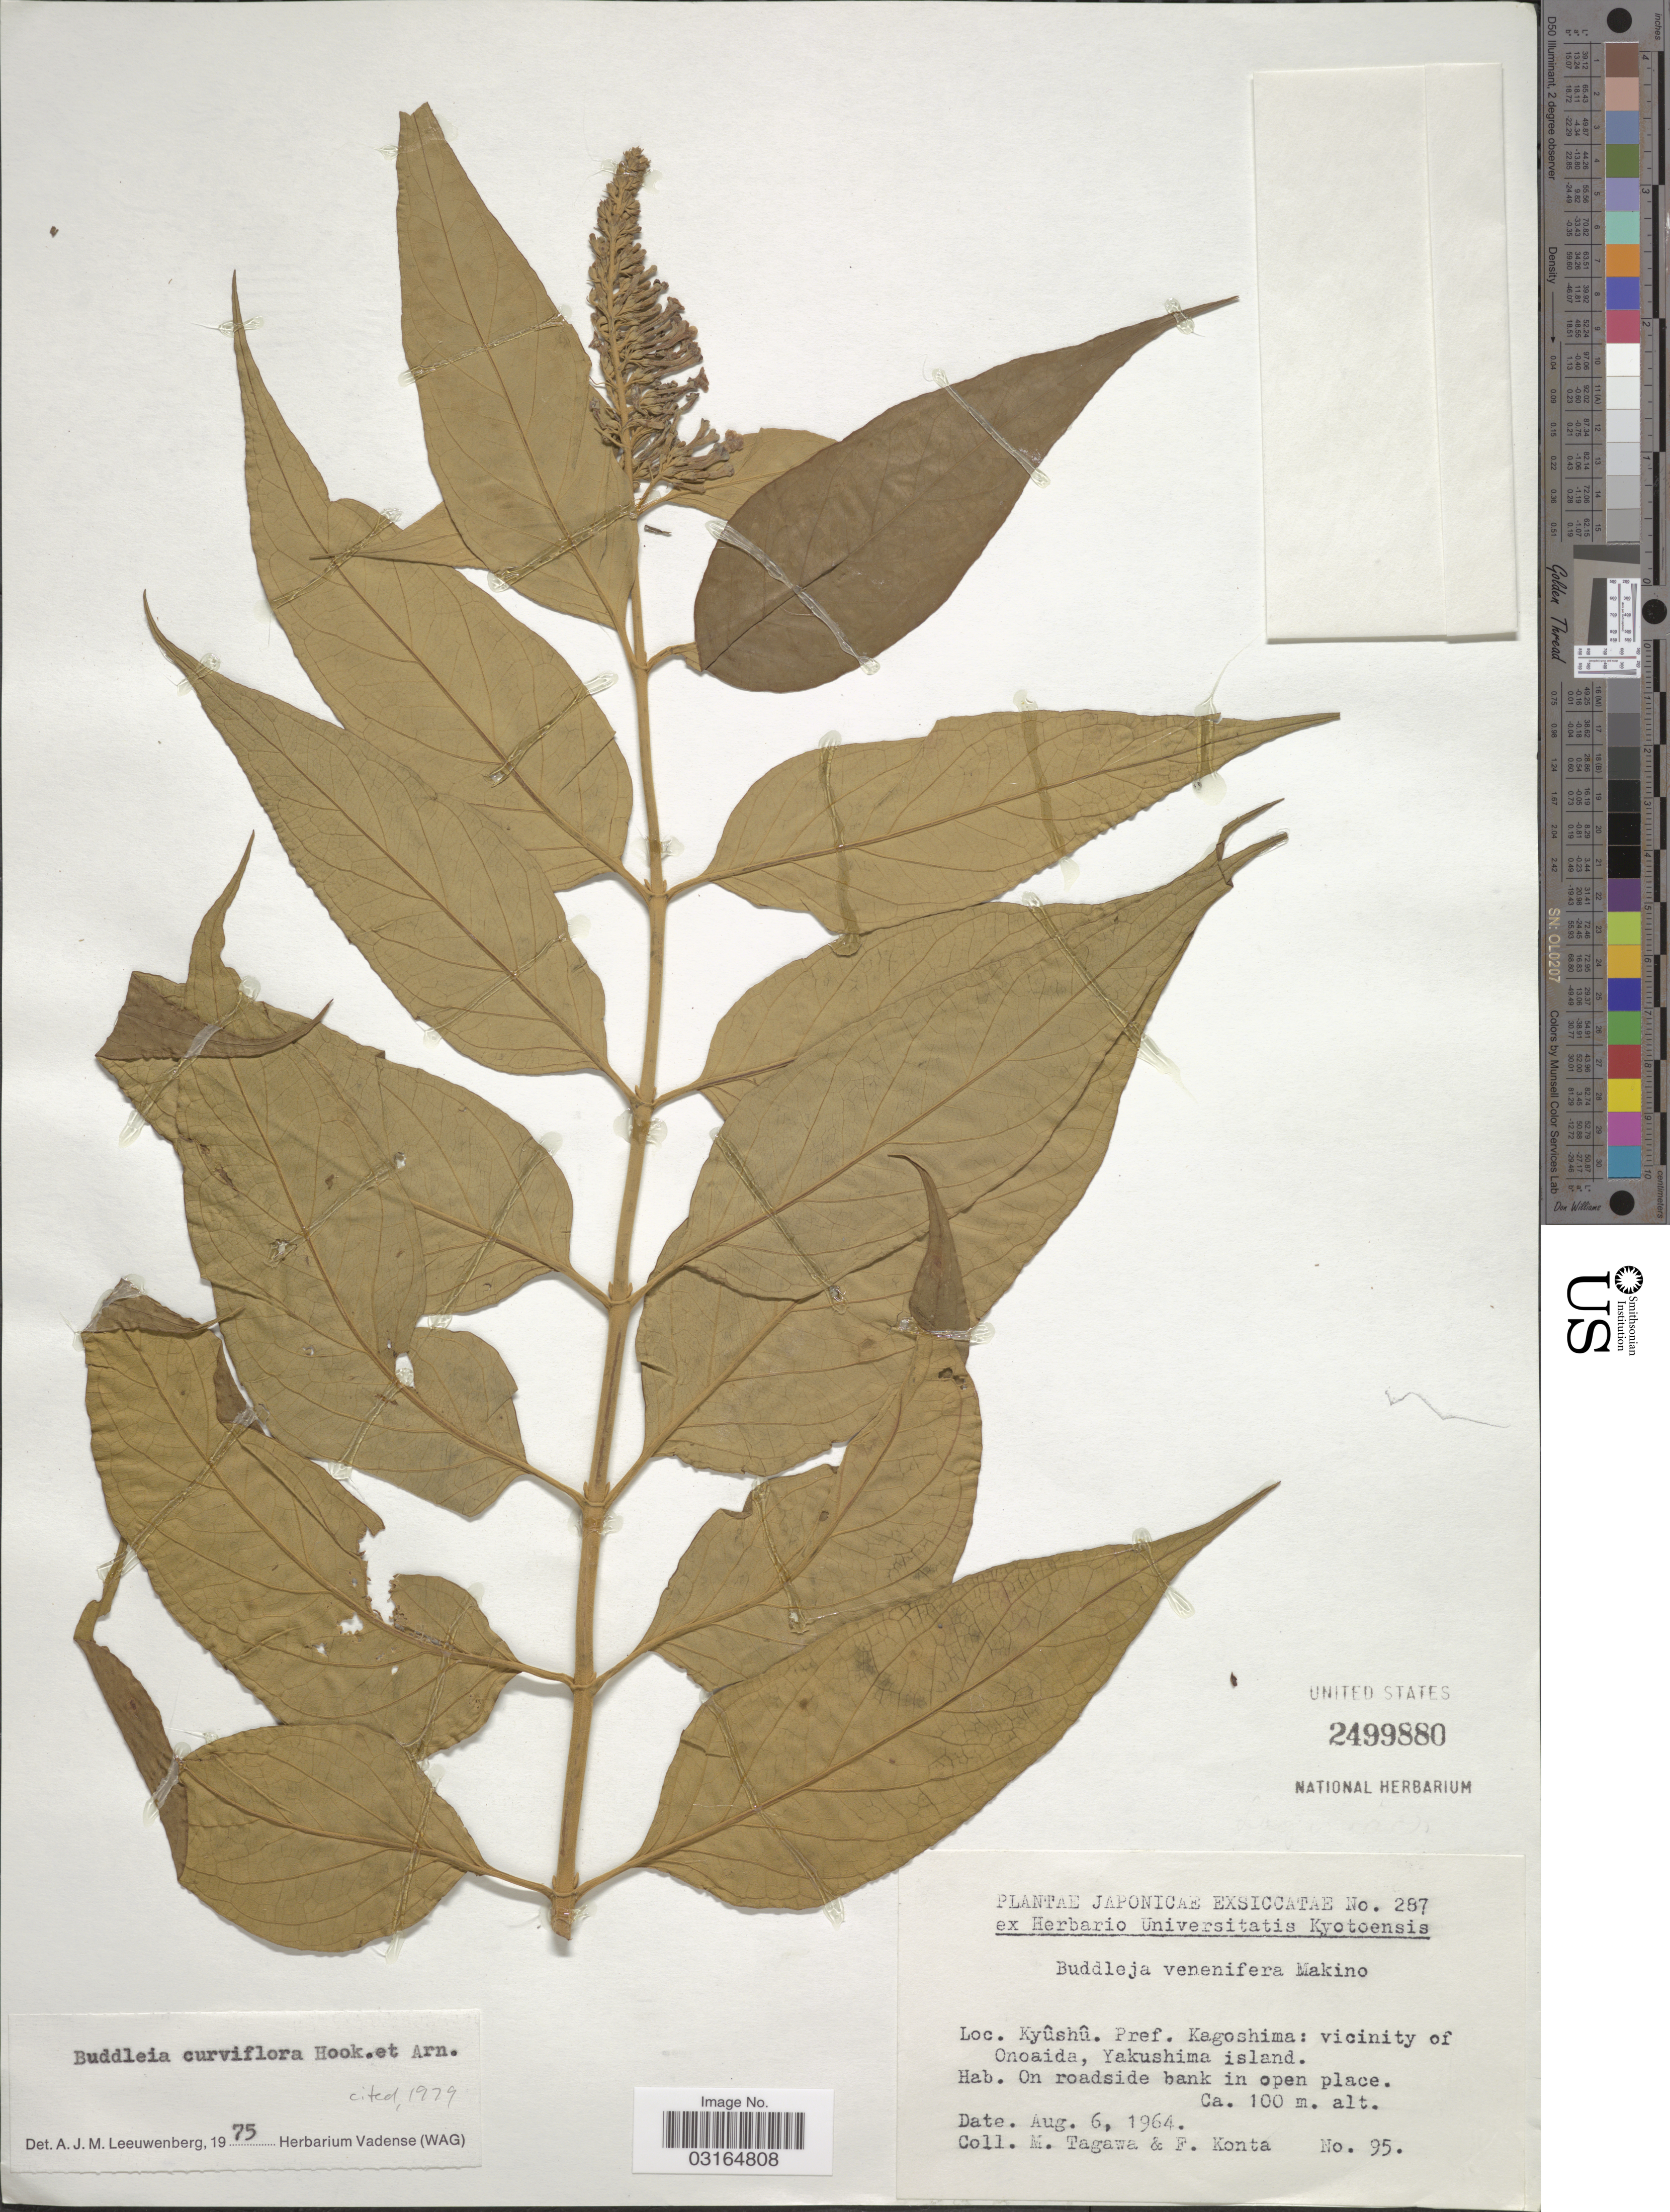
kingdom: Plantae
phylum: Tracheophyta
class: Magnoliopsida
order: Lamiales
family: Scrophulariaceae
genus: Buddleja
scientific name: Buddleja curviflora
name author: W. Hook. & Arn.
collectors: M. Tagawa & F. Konta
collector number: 95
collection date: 1964-08-06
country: Japan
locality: Kyûshû. Pref. Kagoshima: vicinity of Onoaida, Yakushima island. On roadside bank in open place.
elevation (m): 100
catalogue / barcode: US 2499880